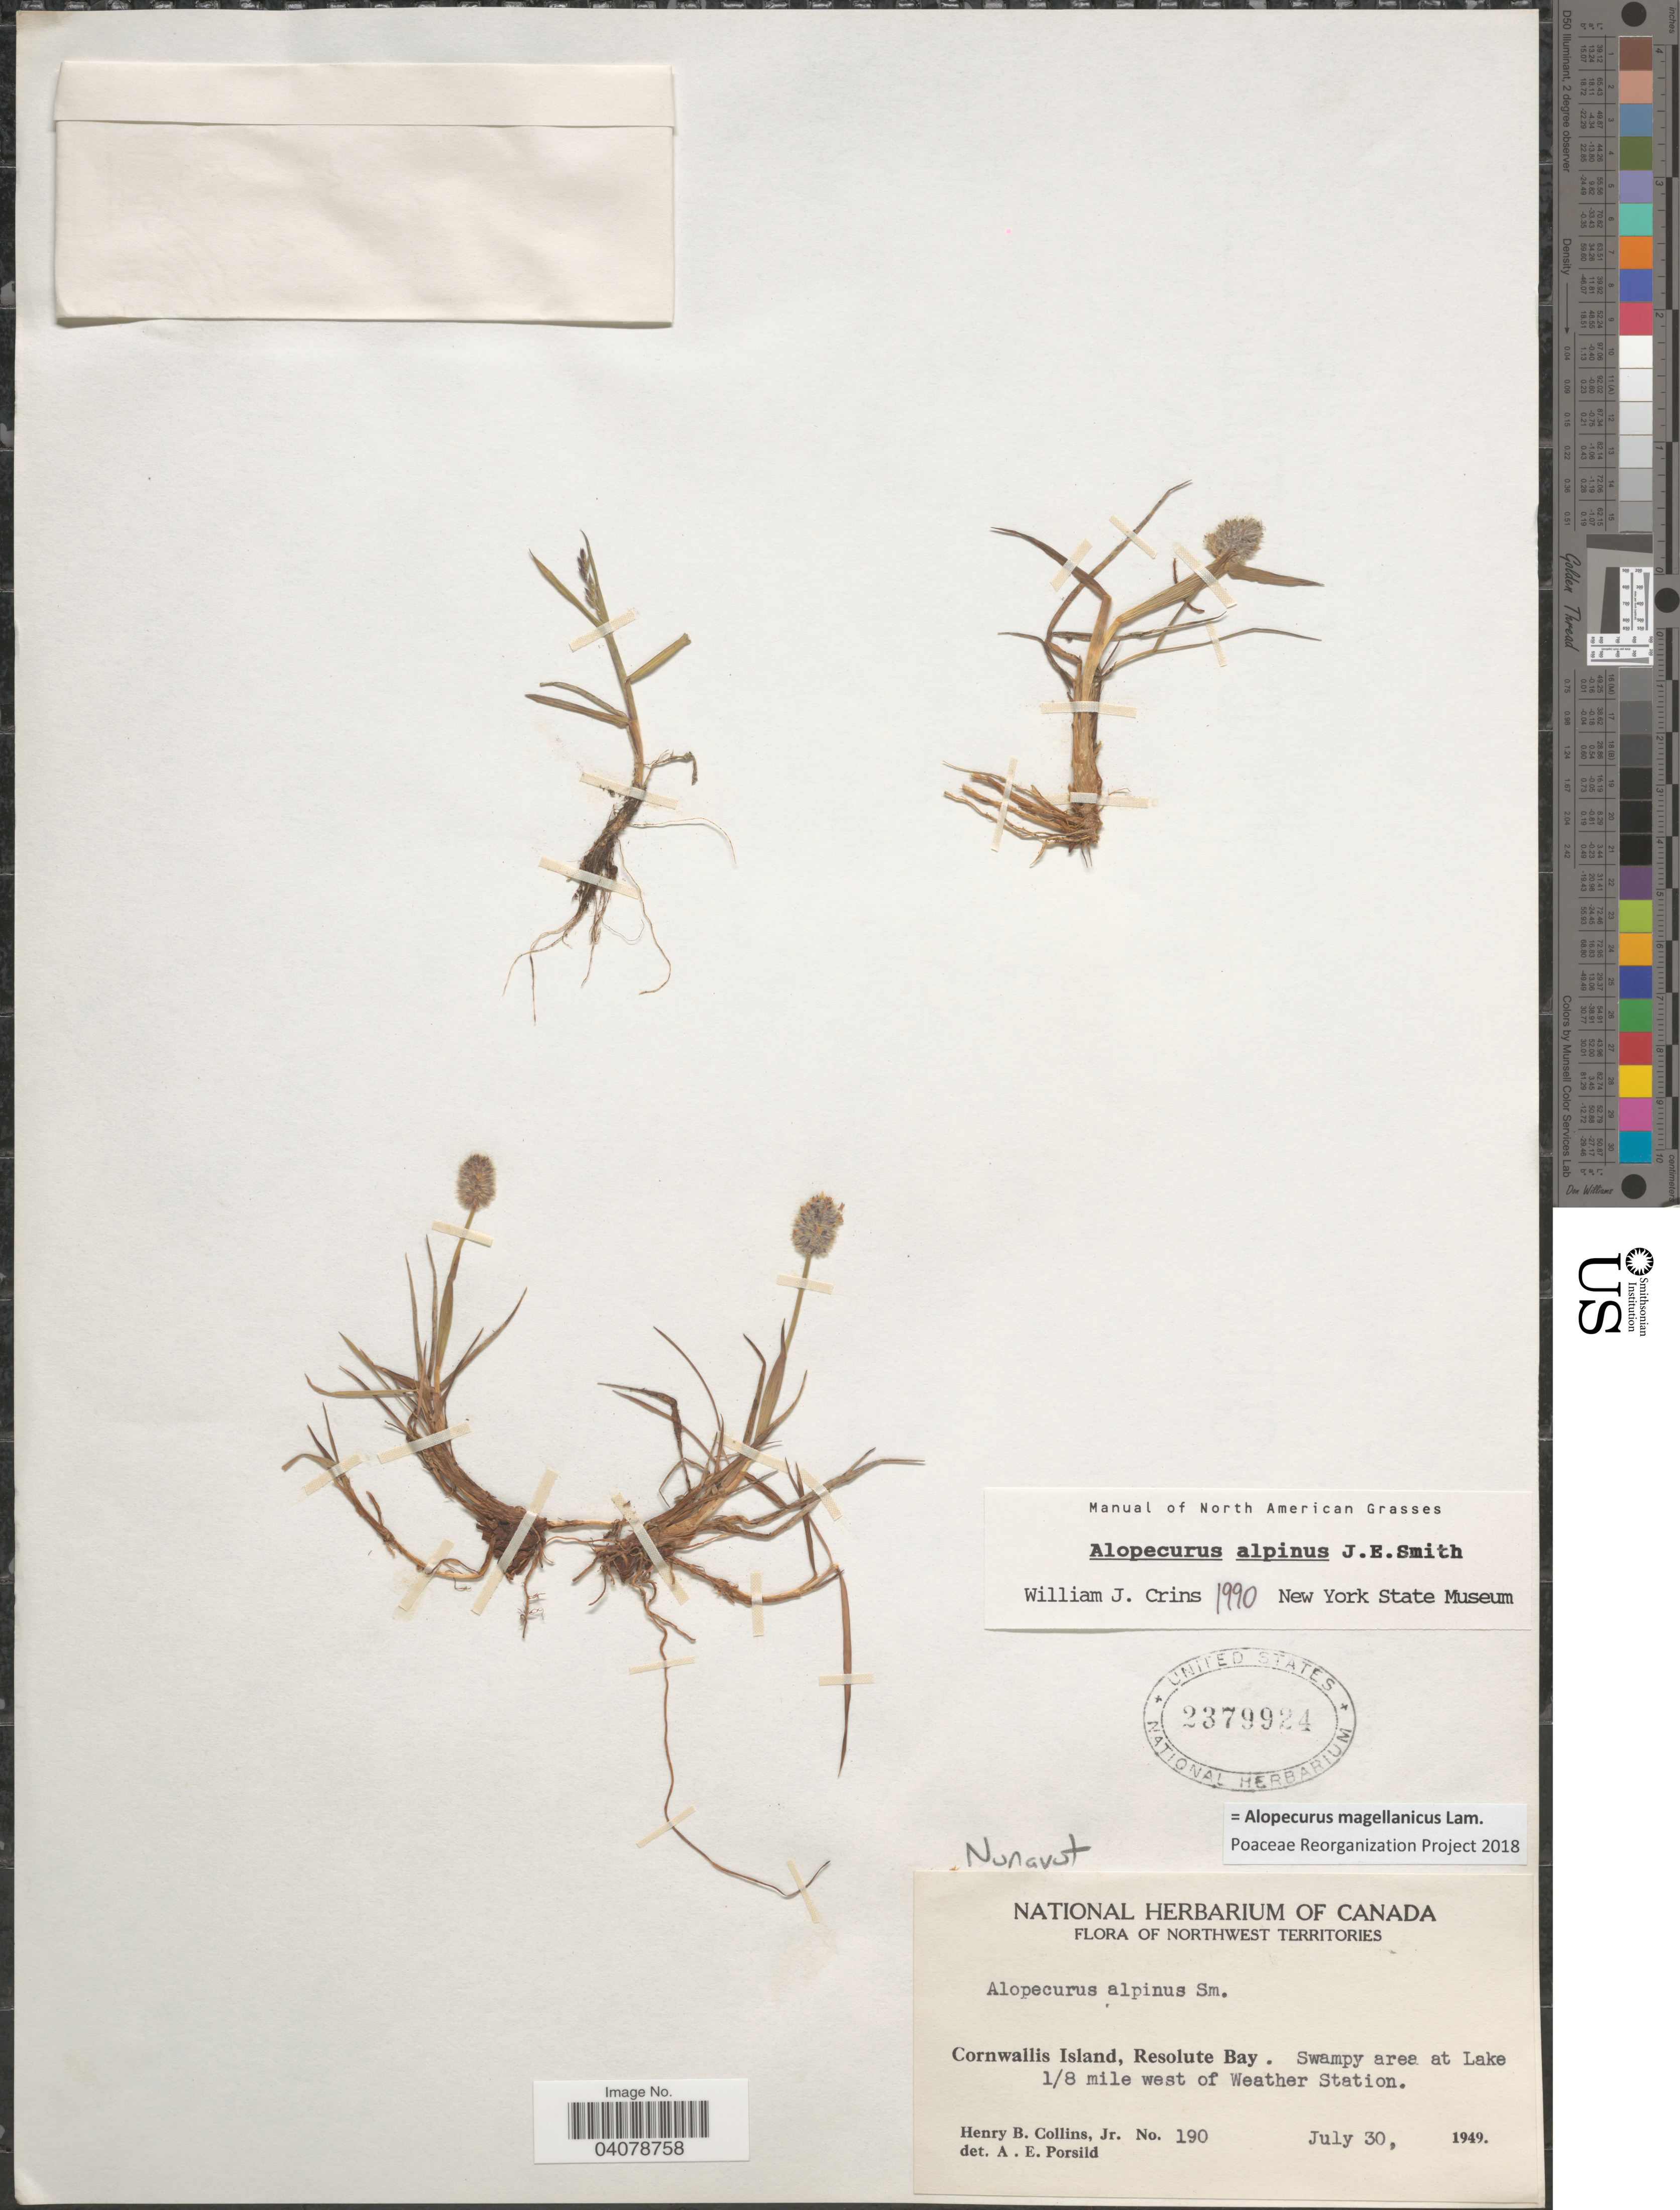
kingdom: Plantae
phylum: Tracheophyta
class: Liliopsida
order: Poales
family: Poaceae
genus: Alopecurus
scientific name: Alopecurus magellanicus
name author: Lam.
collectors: H. Collins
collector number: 190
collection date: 1949-07-30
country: Canada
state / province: Northwest Territories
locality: Cornwallis Island, Resolute Bay. Swampy area at Lake 1/8 west of Weather Station.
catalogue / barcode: US 2379924